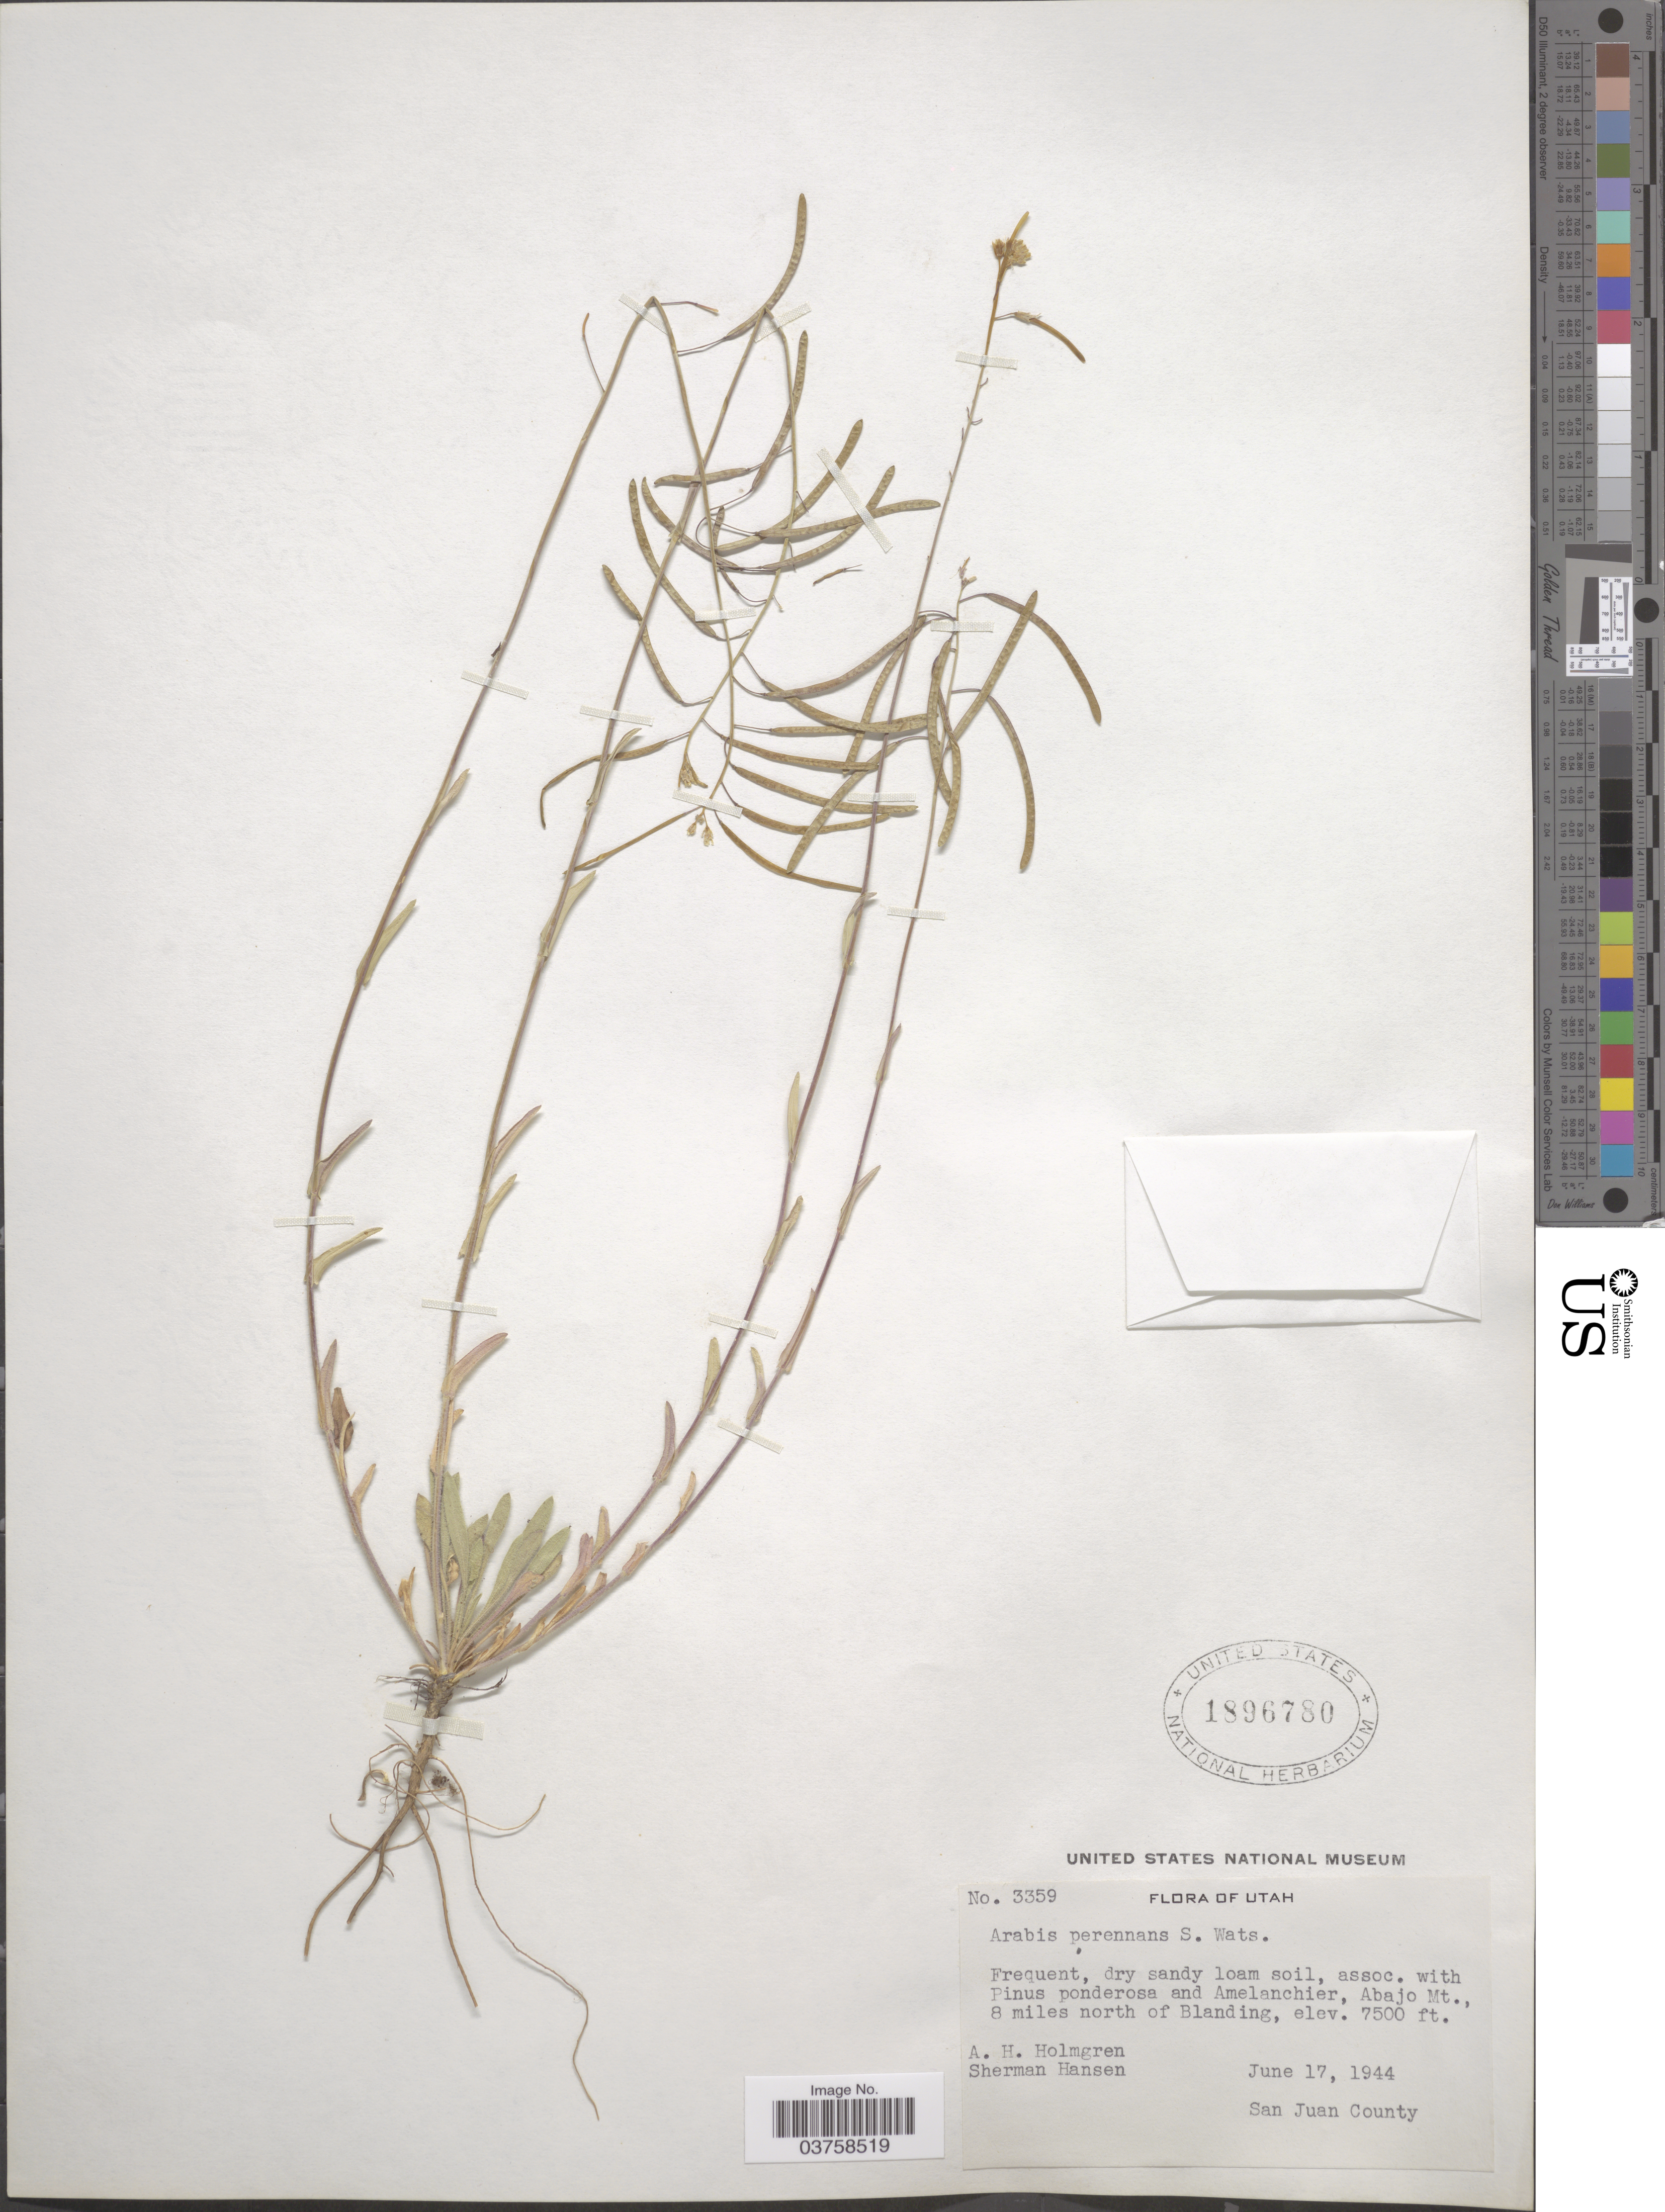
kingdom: Plantae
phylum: Tracheophyta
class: Magnoliopsida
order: Brassicales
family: Brassicaceae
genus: Arabis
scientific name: Arabis perennans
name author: S. Watson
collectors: A. H. Holmgren & S. Hansen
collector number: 3359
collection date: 1944-06-17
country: United States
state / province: Utah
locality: Abajo Mt., 8 miles north of Blanding. San Juan County.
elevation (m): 2286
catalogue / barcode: US 1896780